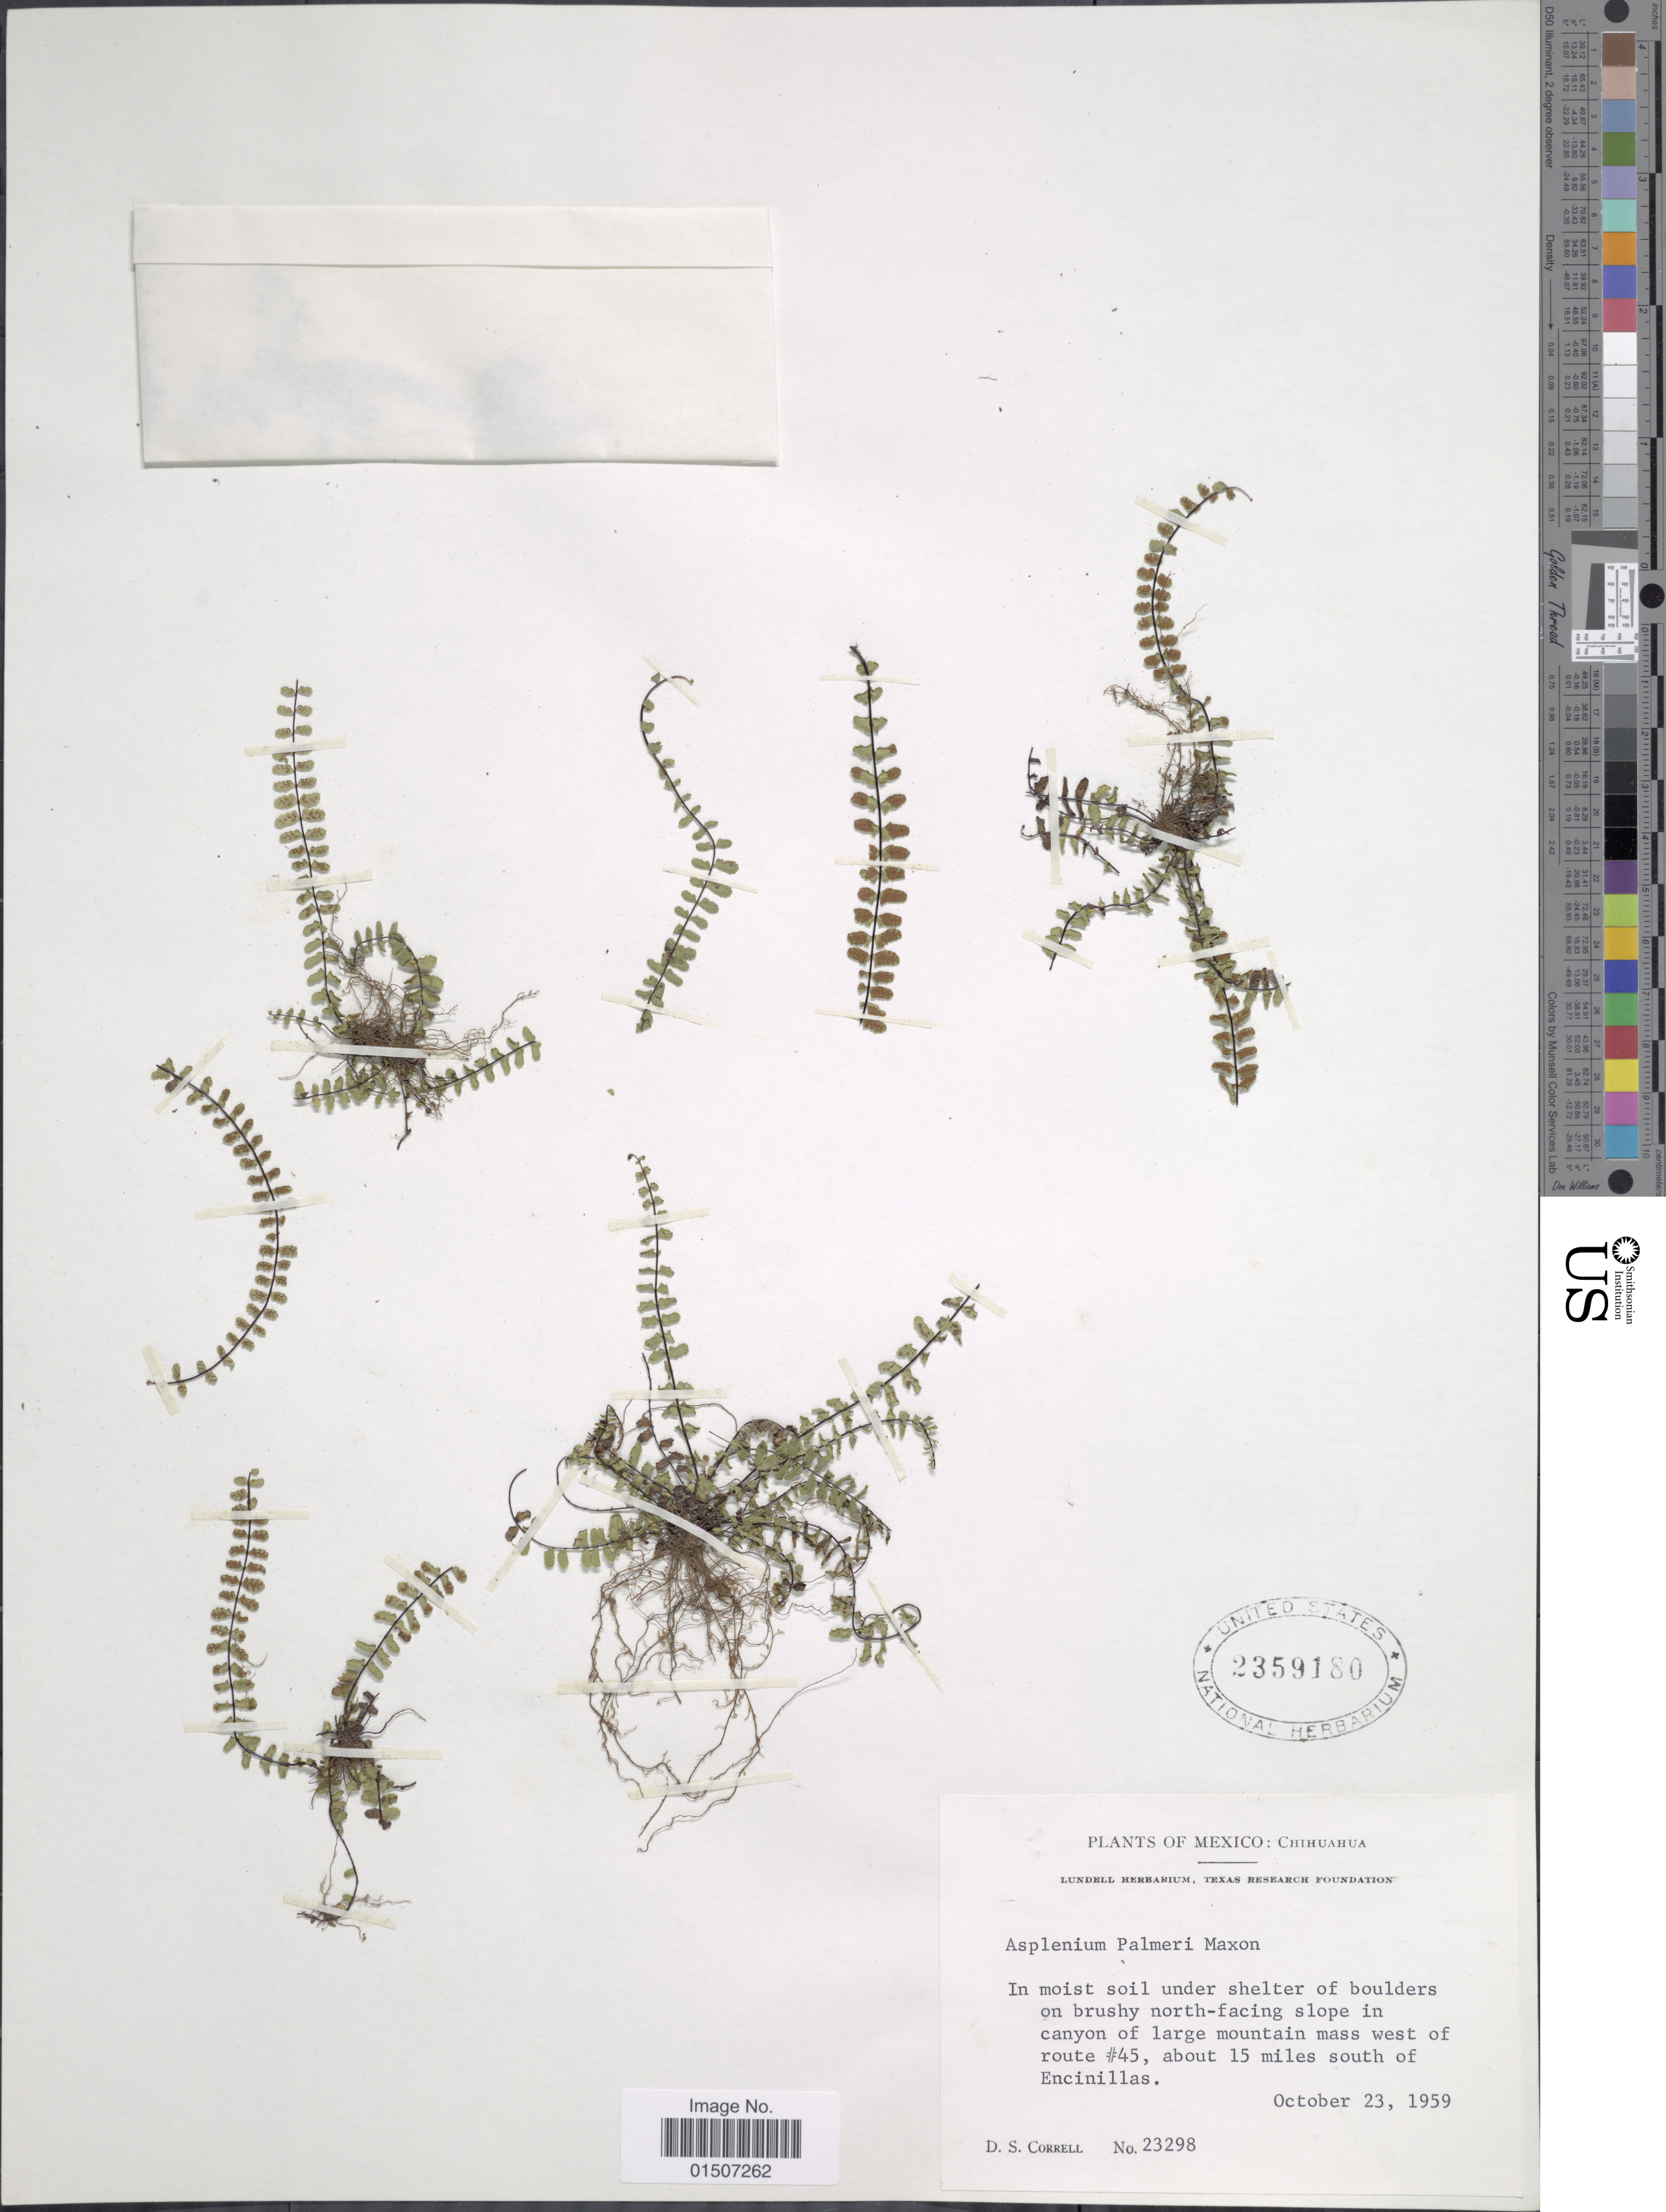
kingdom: Plantae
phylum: Tracheophyta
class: Polypodiopsida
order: Polypodiales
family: Aspleniaceae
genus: Asplenium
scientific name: Asplenium palmeri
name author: Maxon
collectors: D. S. Correll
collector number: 23298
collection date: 1959-10-23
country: Mexico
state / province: Chihuahua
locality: In moist soil under shelter of boulders on brushy north-facing slope in canyon of large mountain mass west of route #45, about 15 miles south of Encinillas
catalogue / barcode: US 2359180